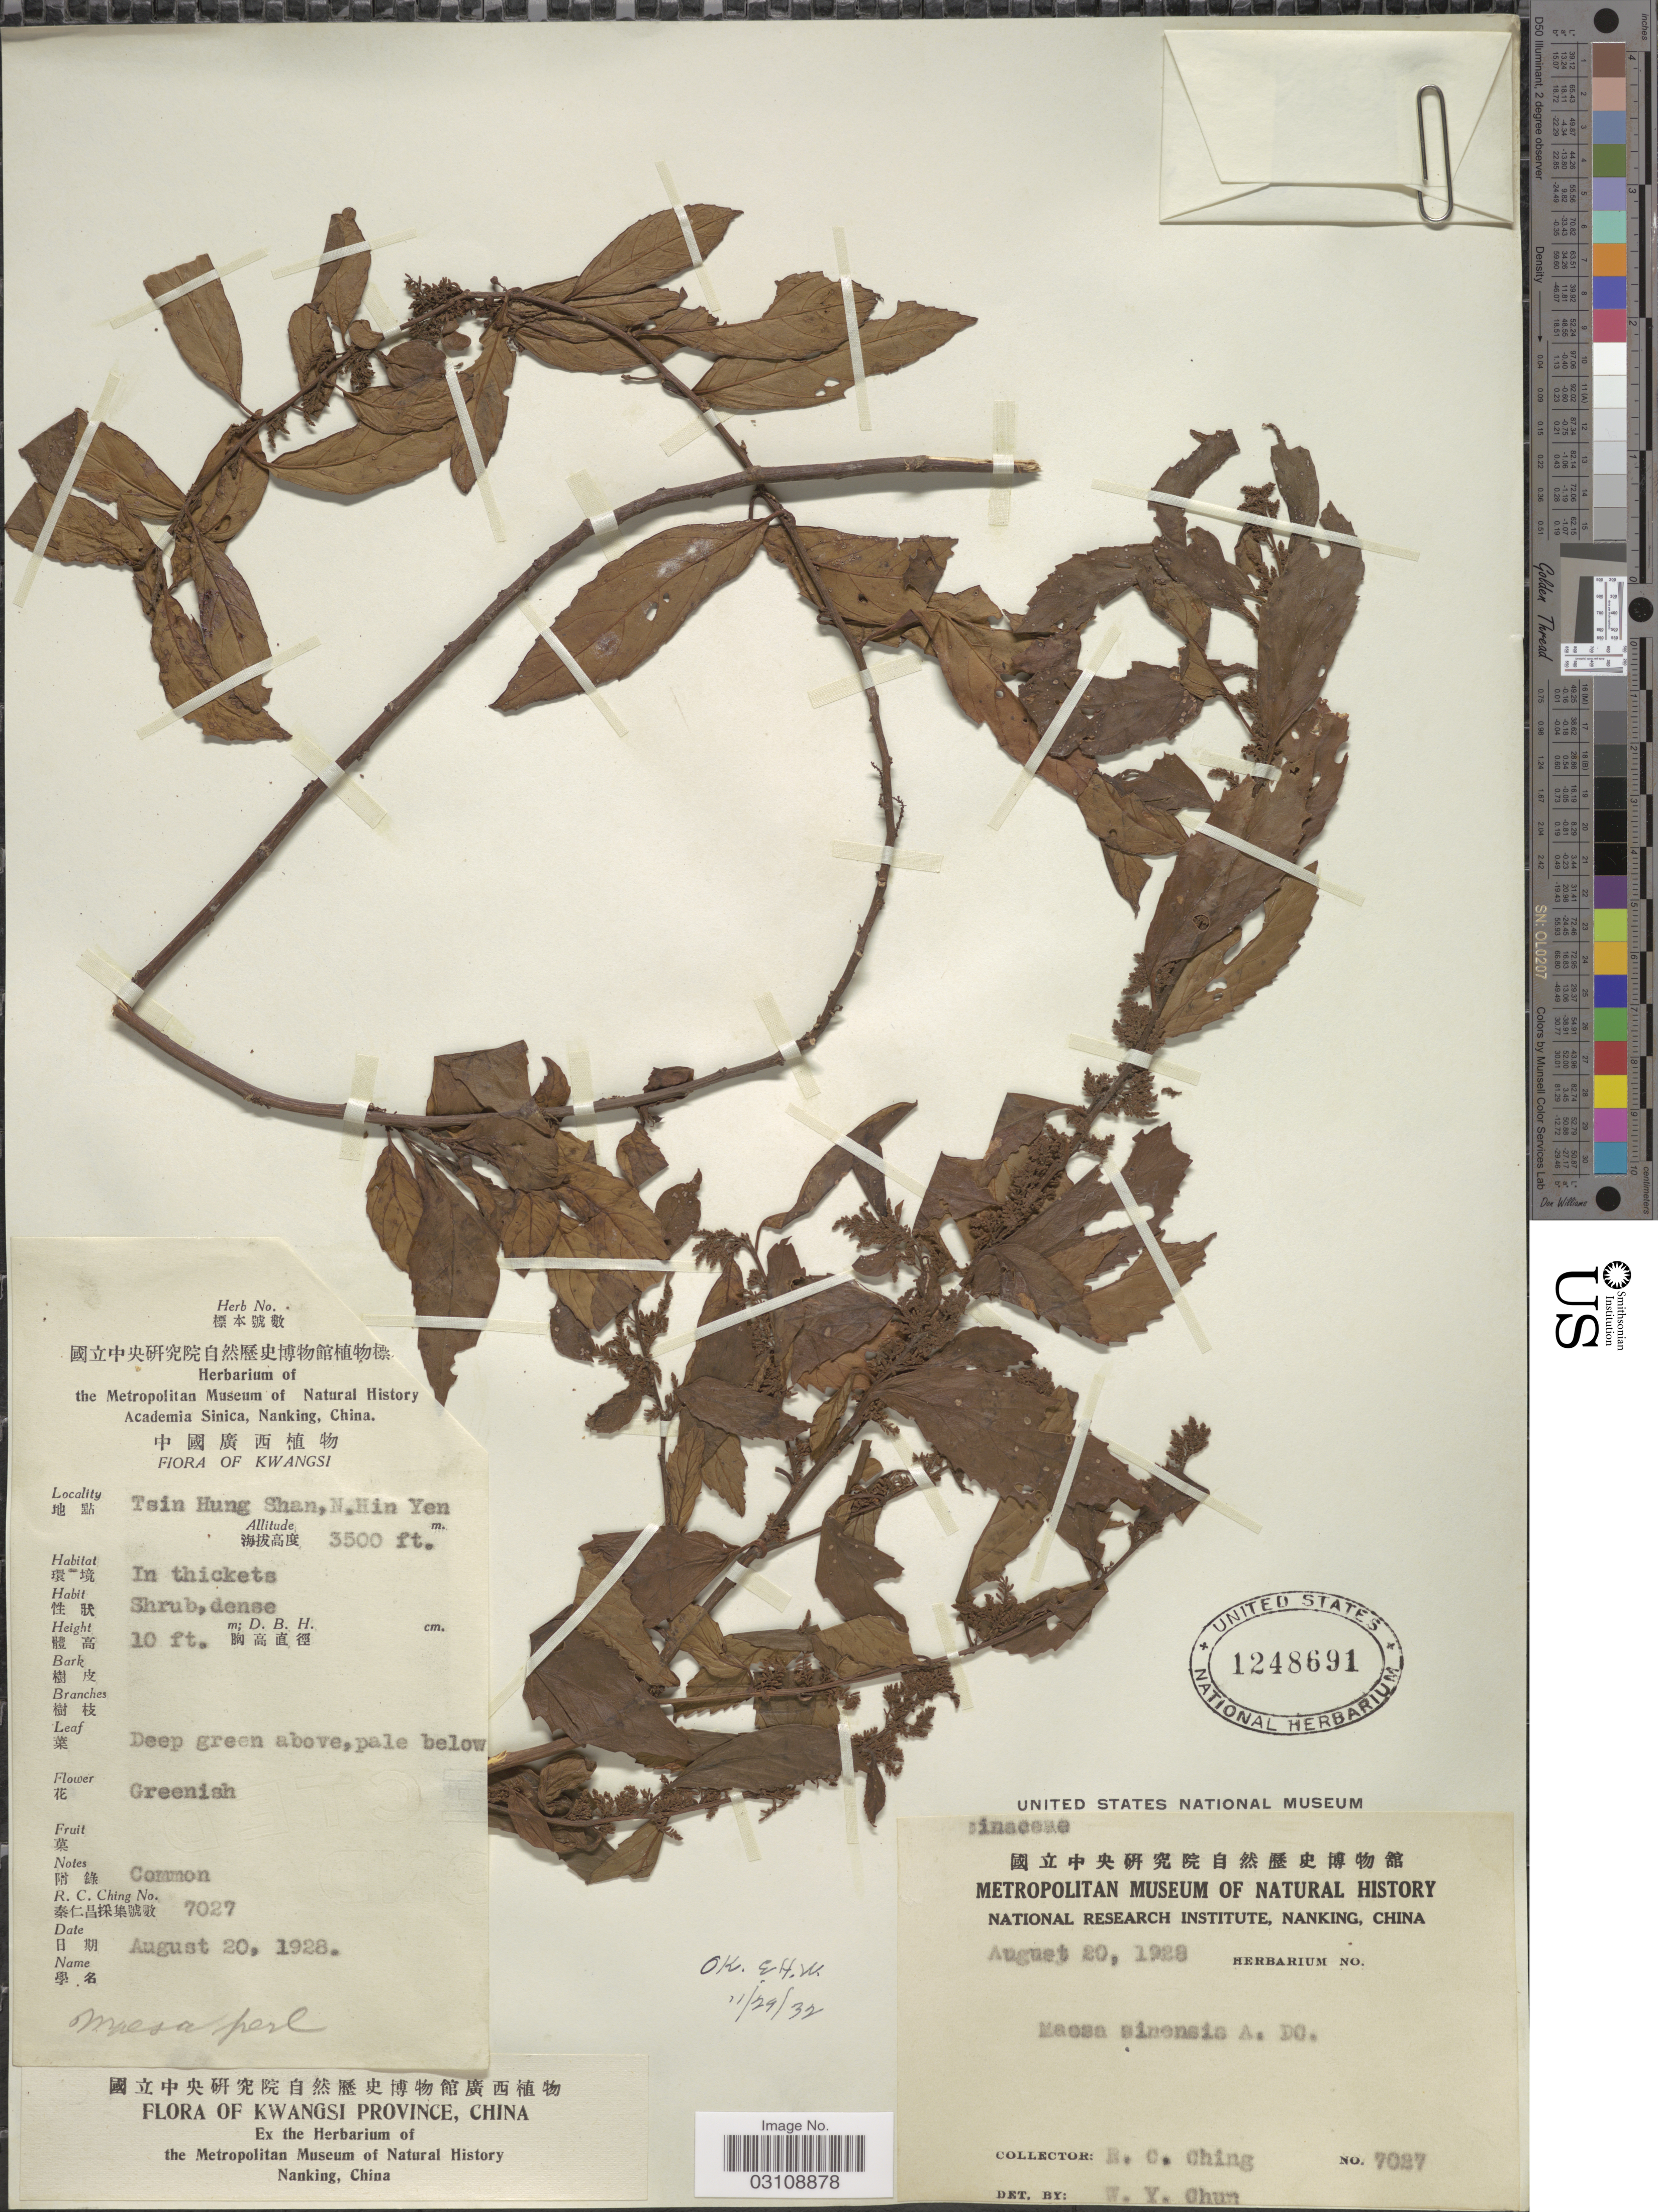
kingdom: Plantae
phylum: Tracheophyta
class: Magnoliopsida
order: Ericales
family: Primulaceae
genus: Maesa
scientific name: Maesa perlaria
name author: (Lour.) Merr.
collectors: R. C. Ching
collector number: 7027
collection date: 1928-08-20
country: China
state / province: Guangxi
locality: Kwangsi Province. Tsin Hung Shan, N. Hin Yen.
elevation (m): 1067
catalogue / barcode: US 1248691